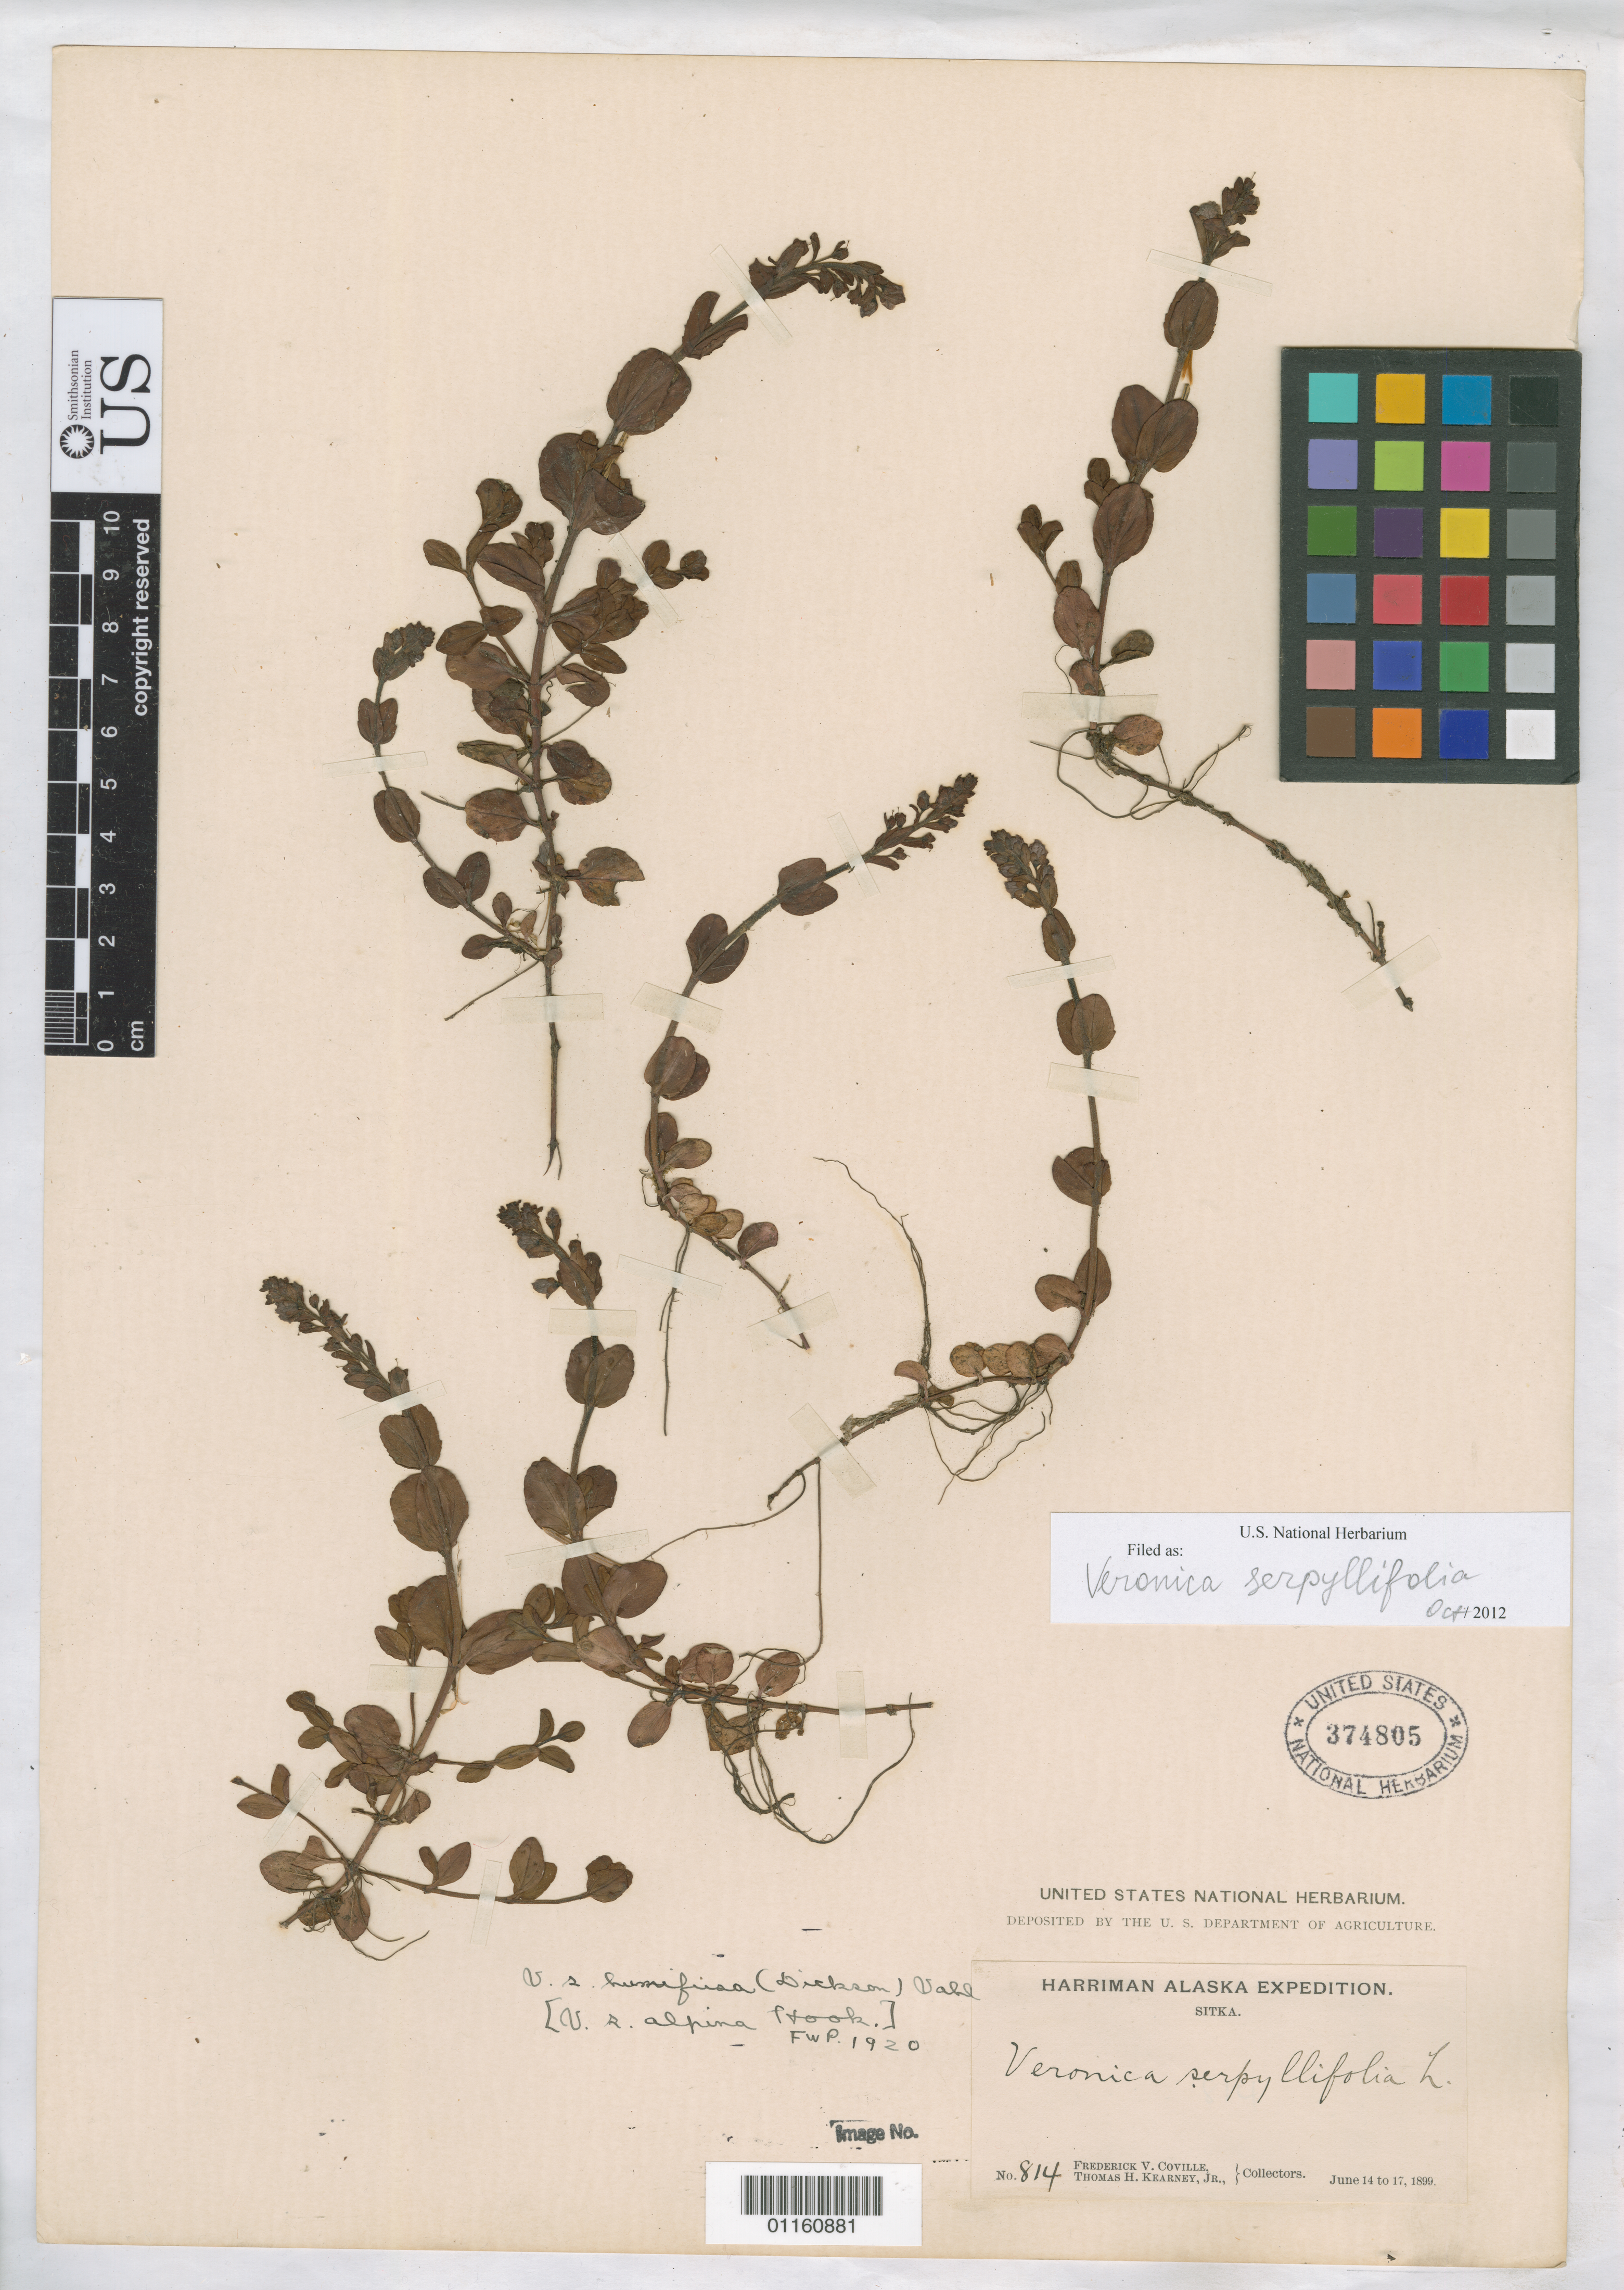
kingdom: Plantae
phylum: Tracheophyta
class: Magnoliopsida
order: Lamiales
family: Plantaginaceae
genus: Veronica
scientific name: Veronica serpyllifolia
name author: L.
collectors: F. V. Coville & T. H. Kearney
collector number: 814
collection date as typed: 14 Jun 1899 to 17 Jun 1899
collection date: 1899-06-14/1899-06-17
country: United States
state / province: Alaska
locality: Sitka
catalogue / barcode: US 374805